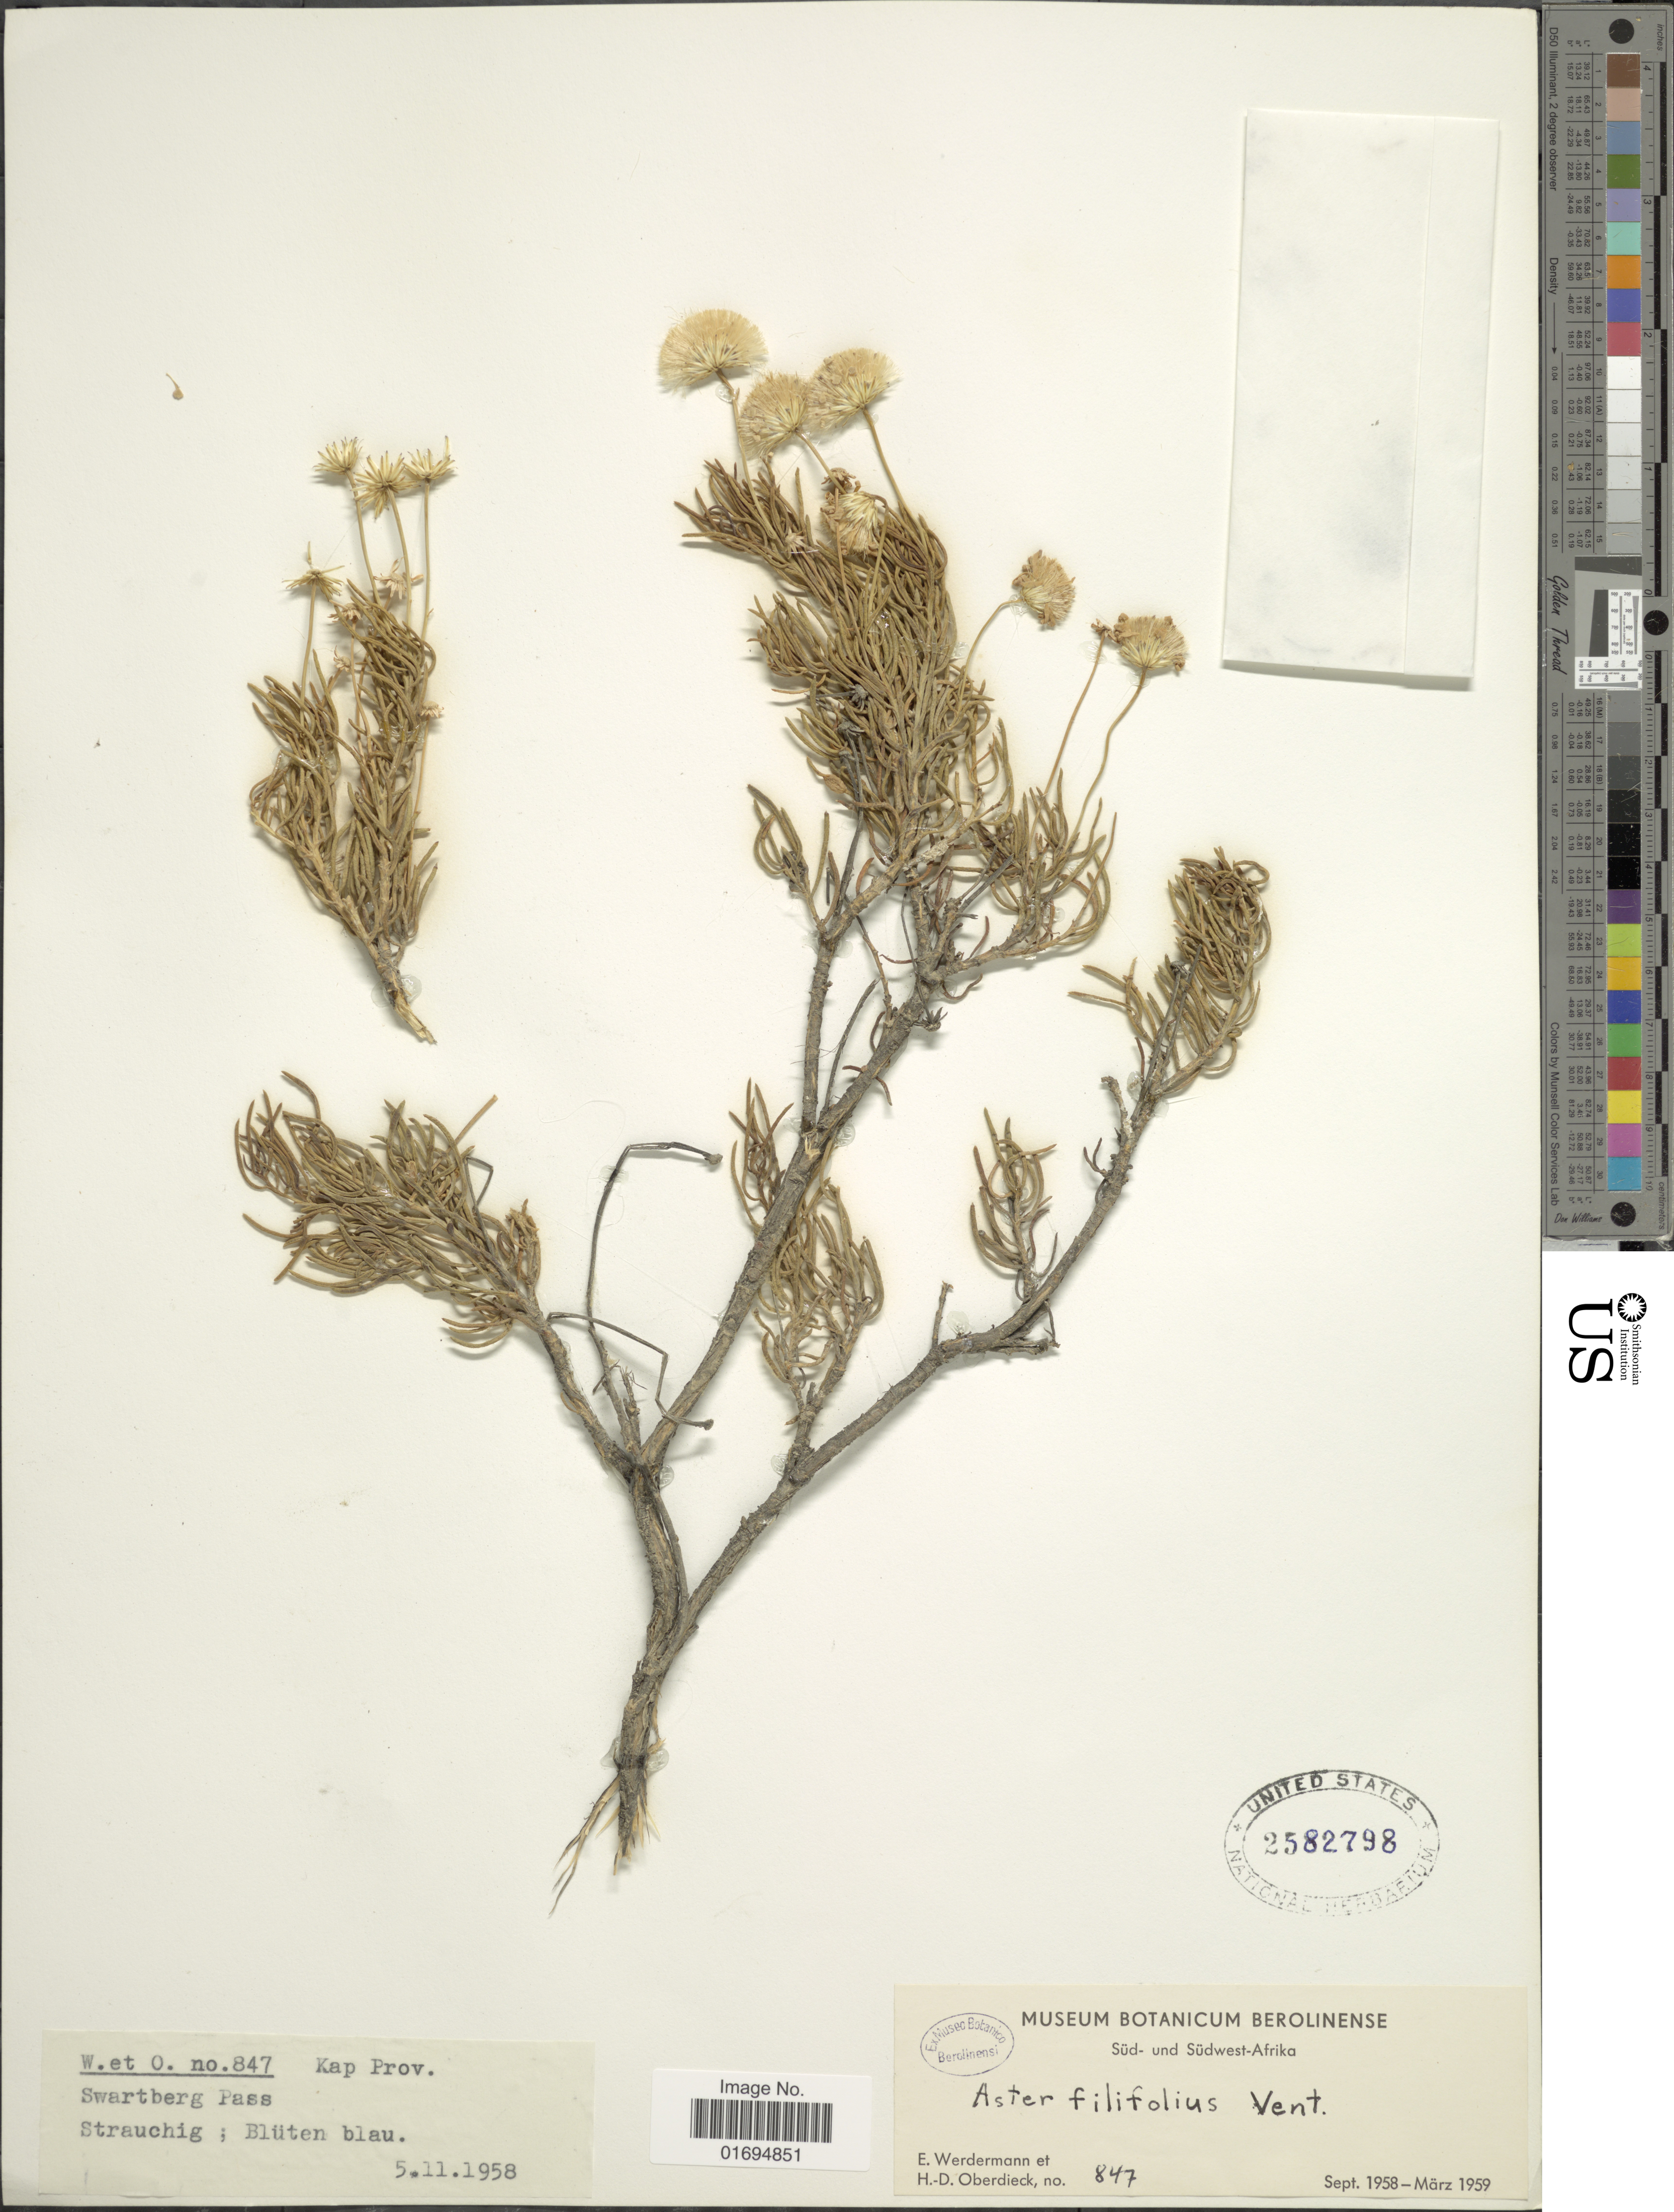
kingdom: Plantae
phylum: Tracheophyta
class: Magnoliopsida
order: Asterales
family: Asteraceae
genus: Felicia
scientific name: Felicia filifolia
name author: (Vent.) Burtt Davy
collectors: E. Werdermann & H. Oberdieck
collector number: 847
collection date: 1958-09/1959-03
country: Namibia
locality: Sud- und Sudwest-Afrika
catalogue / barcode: US 2582798